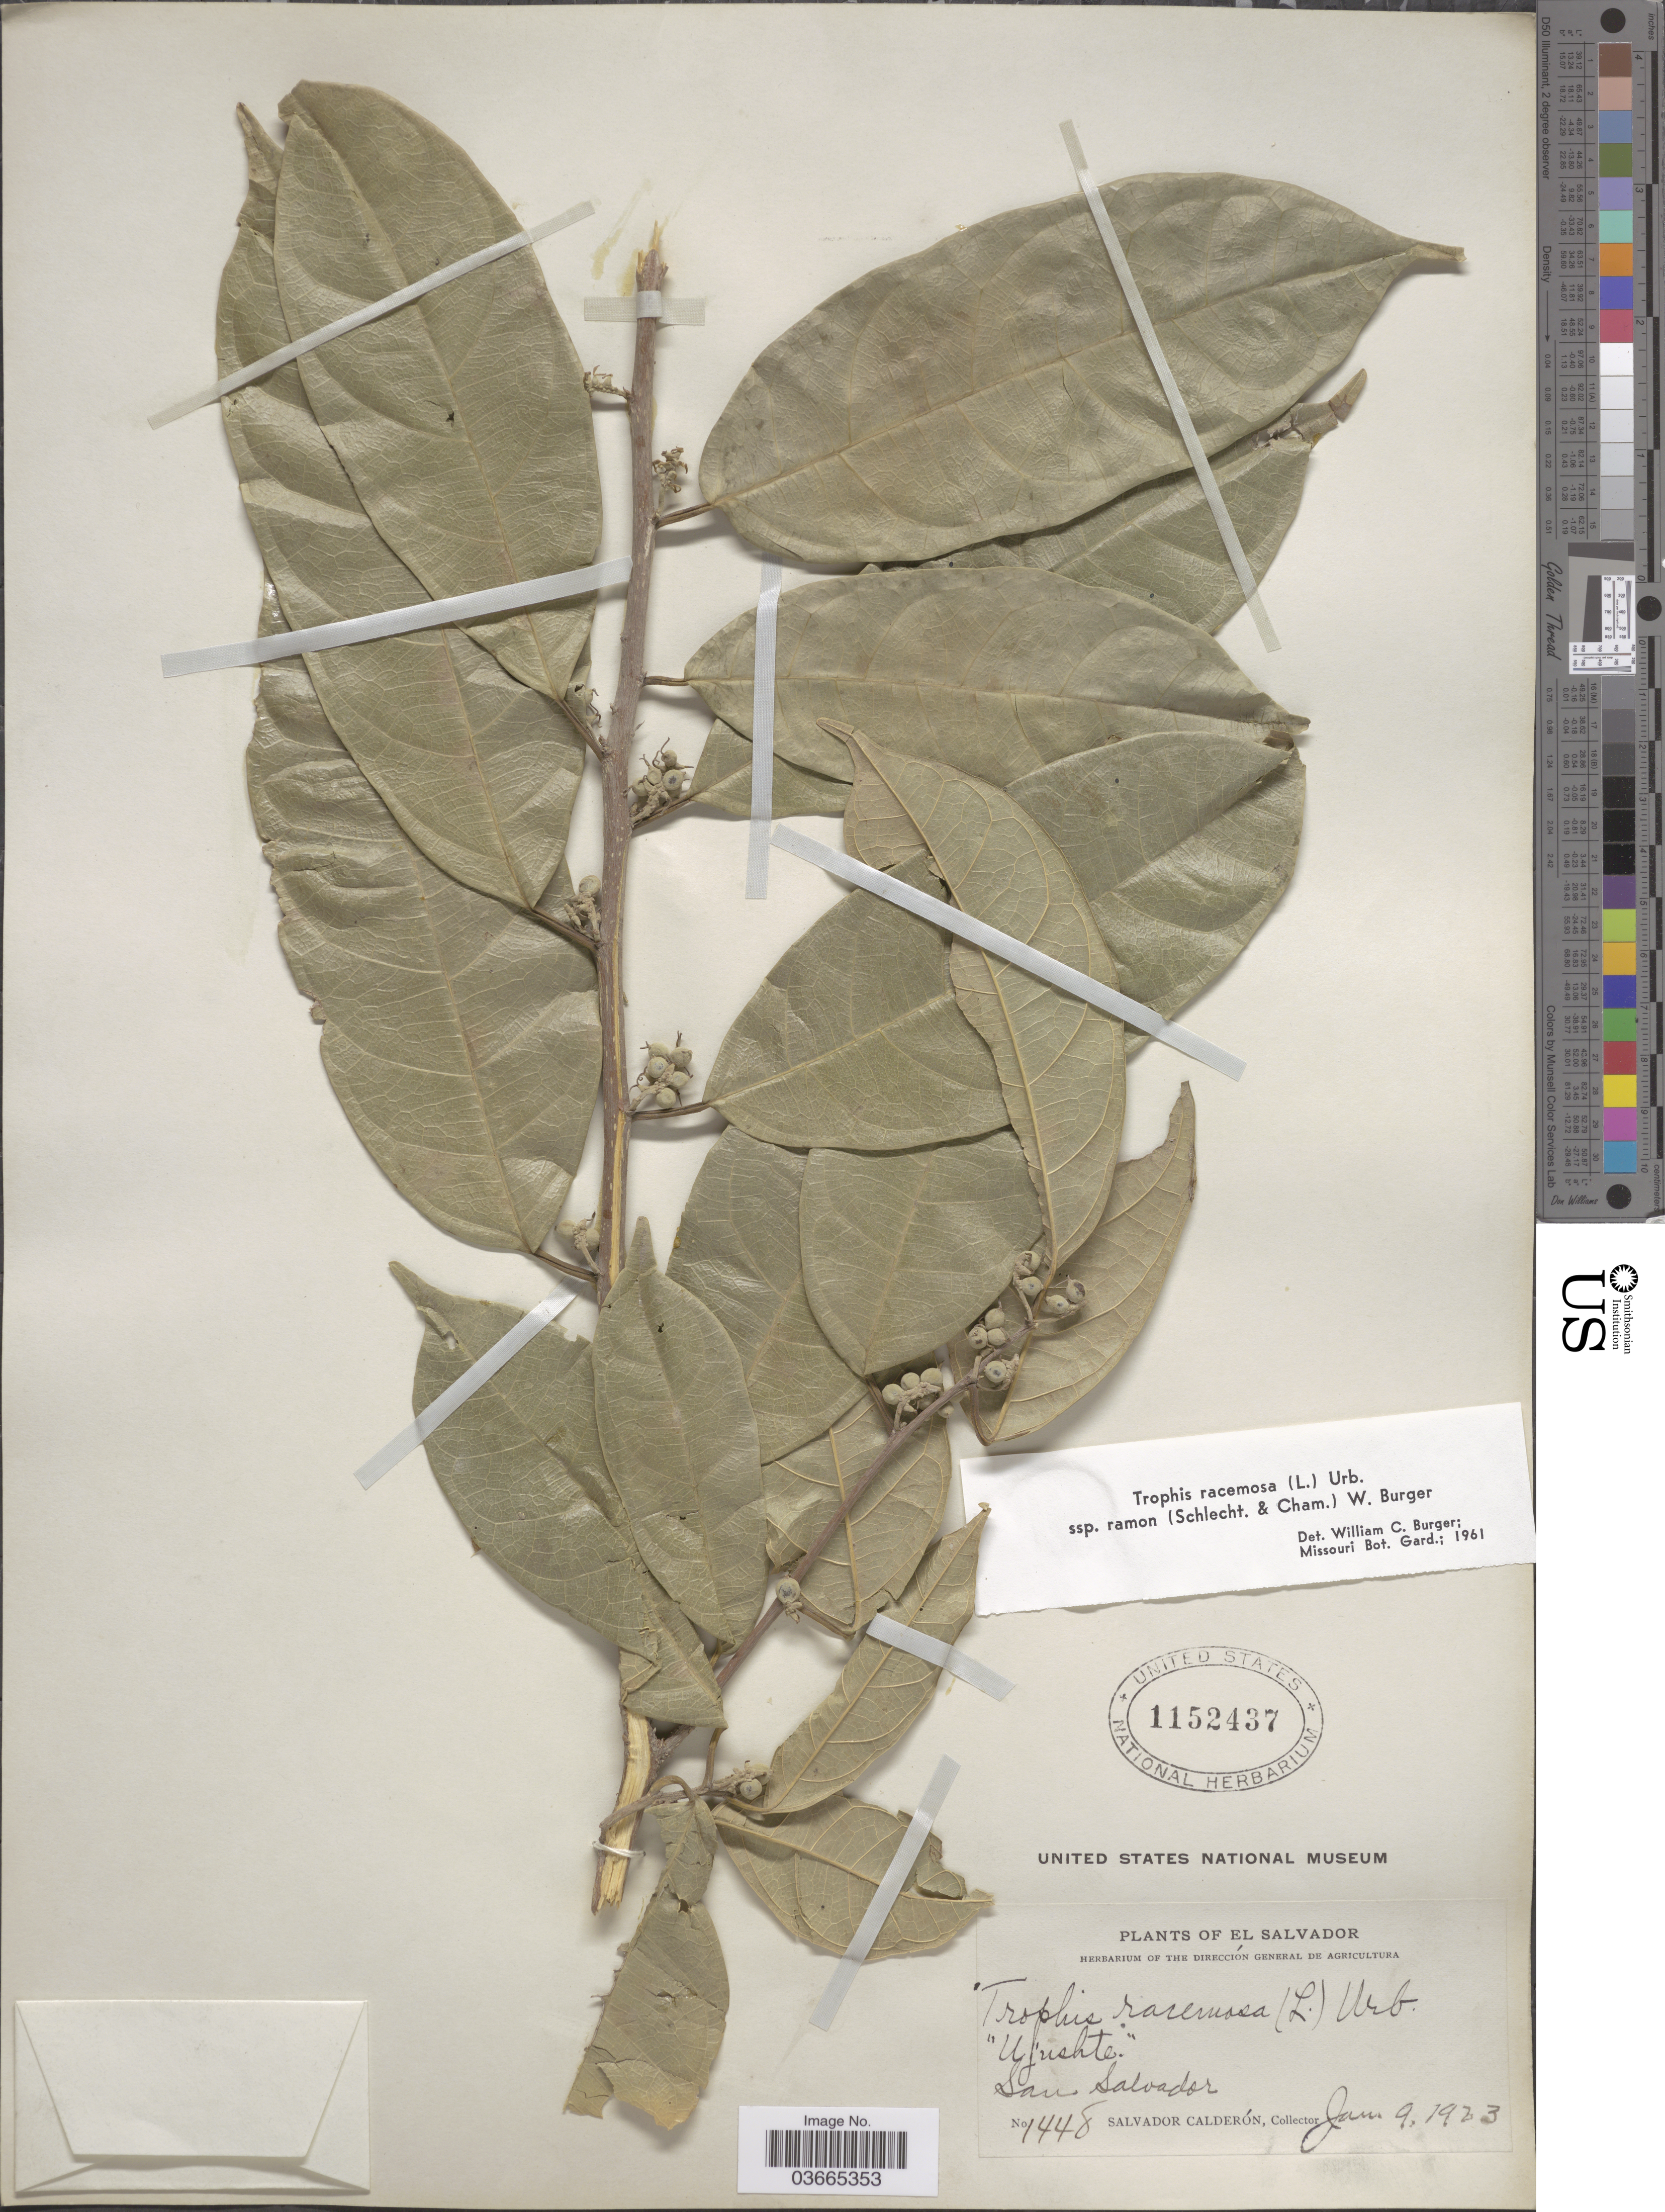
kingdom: Plantae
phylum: Tracheophyta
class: Magnoliopsida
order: Rosales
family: Moraceae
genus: Trophis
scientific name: Trophis racemosa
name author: (L.) Urb.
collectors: S. Calderón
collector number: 1448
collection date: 1923-01-09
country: El Salvador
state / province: San Salvador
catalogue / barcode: US 1152437